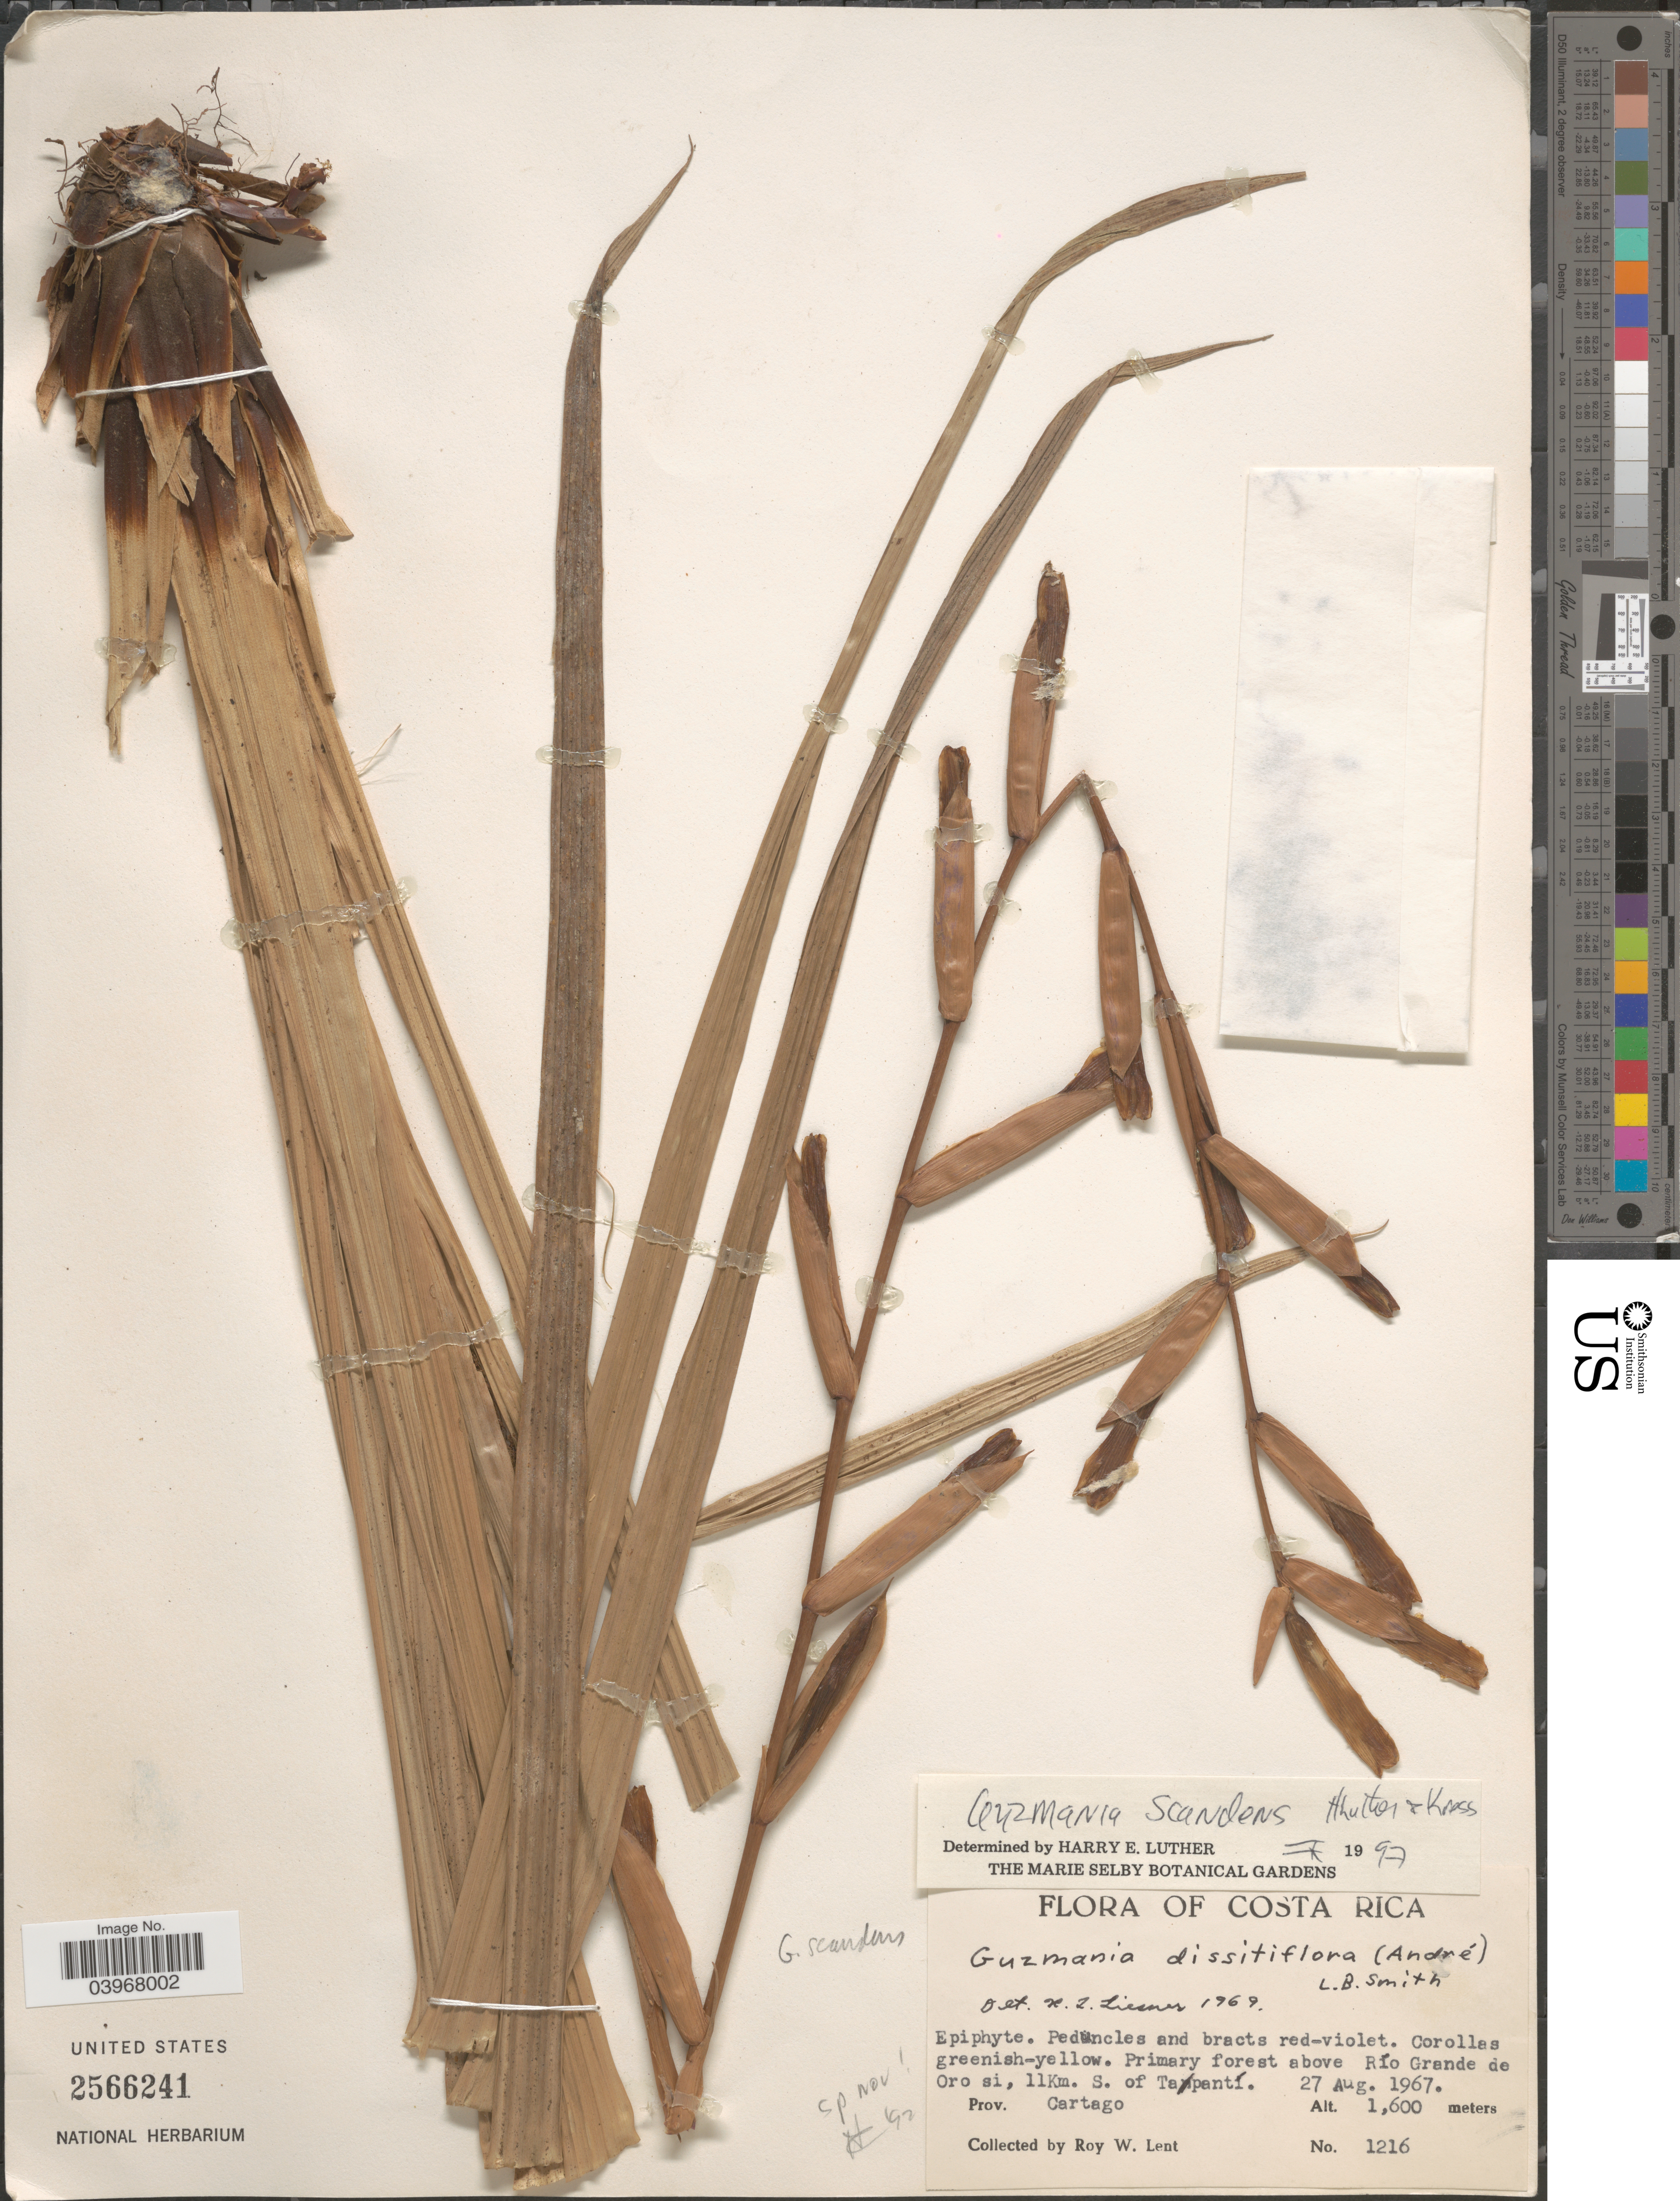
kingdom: Plantae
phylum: Tracheophyta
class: Liliopsida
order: Poales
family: Bromeliaceae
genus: Guzmania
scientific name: Guzmania scandens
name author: H. Luther & W.J. Kress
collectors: R. W. Lent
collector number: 1216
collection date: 1967-08-27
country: Costa Rica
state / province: Cartago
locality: Primary forest above Río Grande de Oro si, 11Km. S. of Tapantí.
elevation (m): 1600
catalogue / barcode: US 2566241